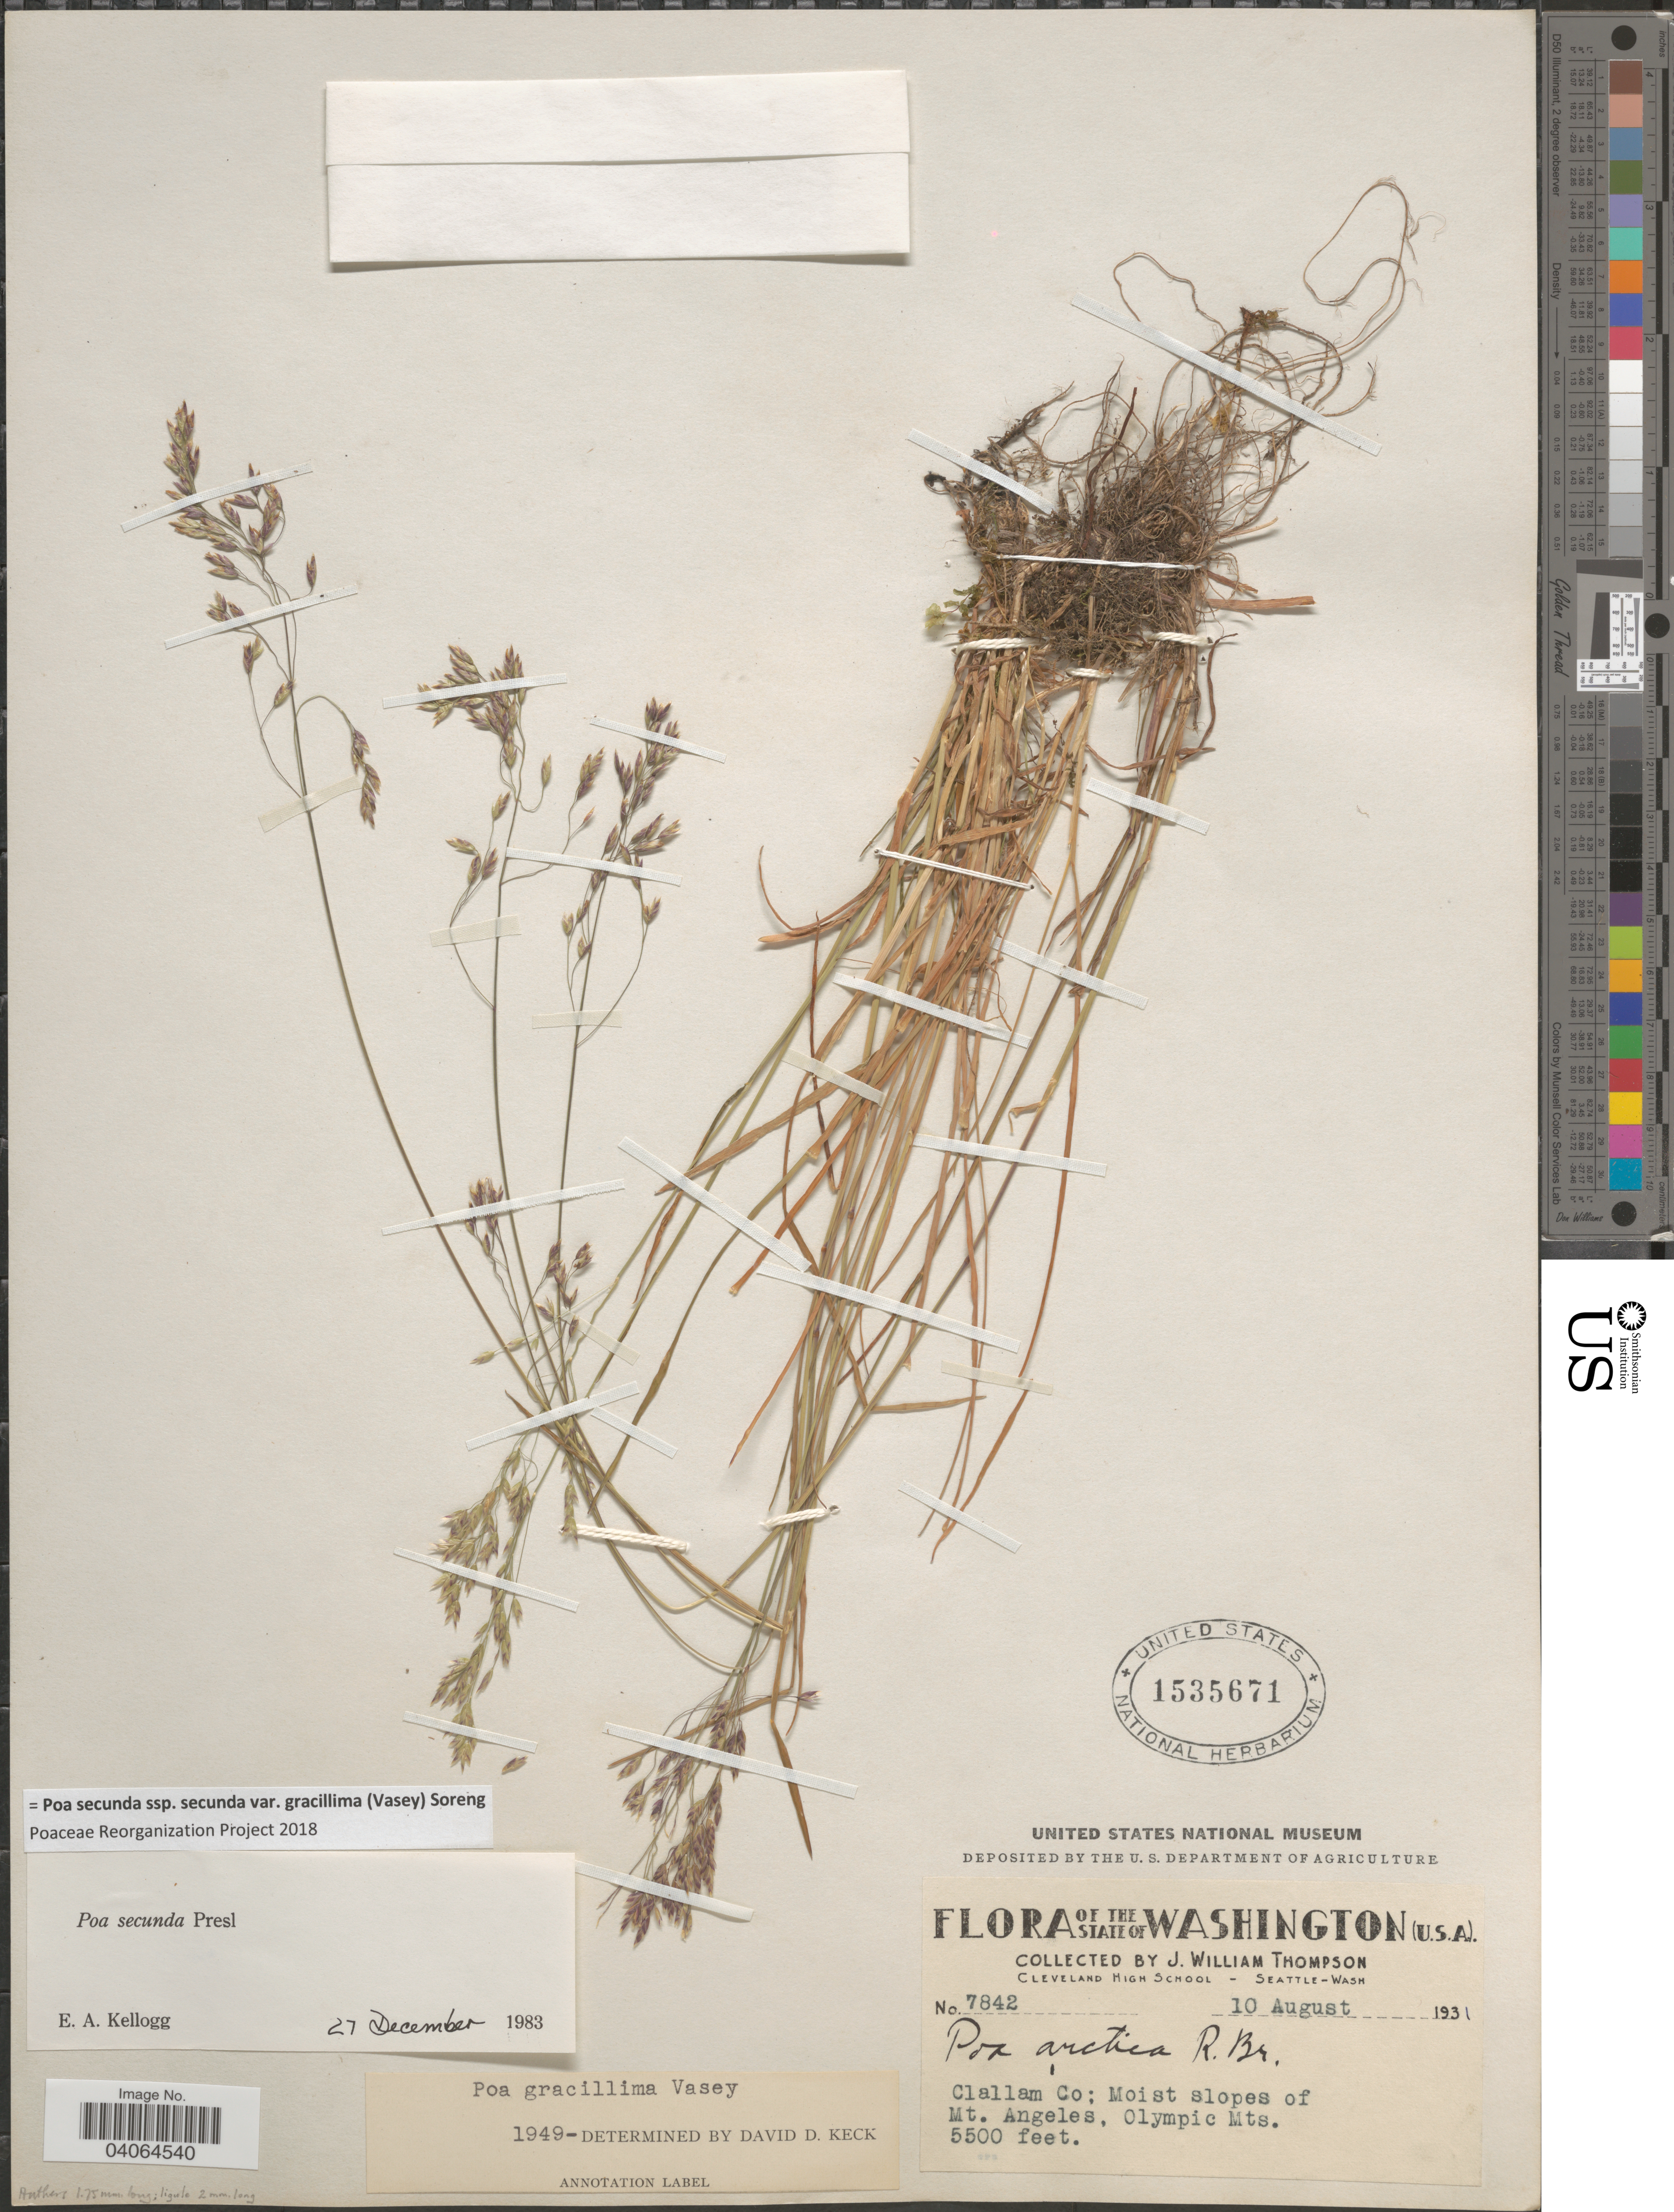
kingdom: Plantae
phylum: Tracheophyta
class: Liliopsida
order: Poales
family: Poaceae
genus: Poa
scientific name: Poa secunda subsp. secunda var. gracillima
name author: (Vasey) Soreng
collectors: J. W. Thompson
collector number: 7842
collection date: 1931-08-10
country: United States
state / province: Washington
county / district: Clallam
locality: Clallam Co; Moist slopes of Mt. Angeles, Olympic Mts.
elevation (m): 1676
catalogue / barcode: US 1535671